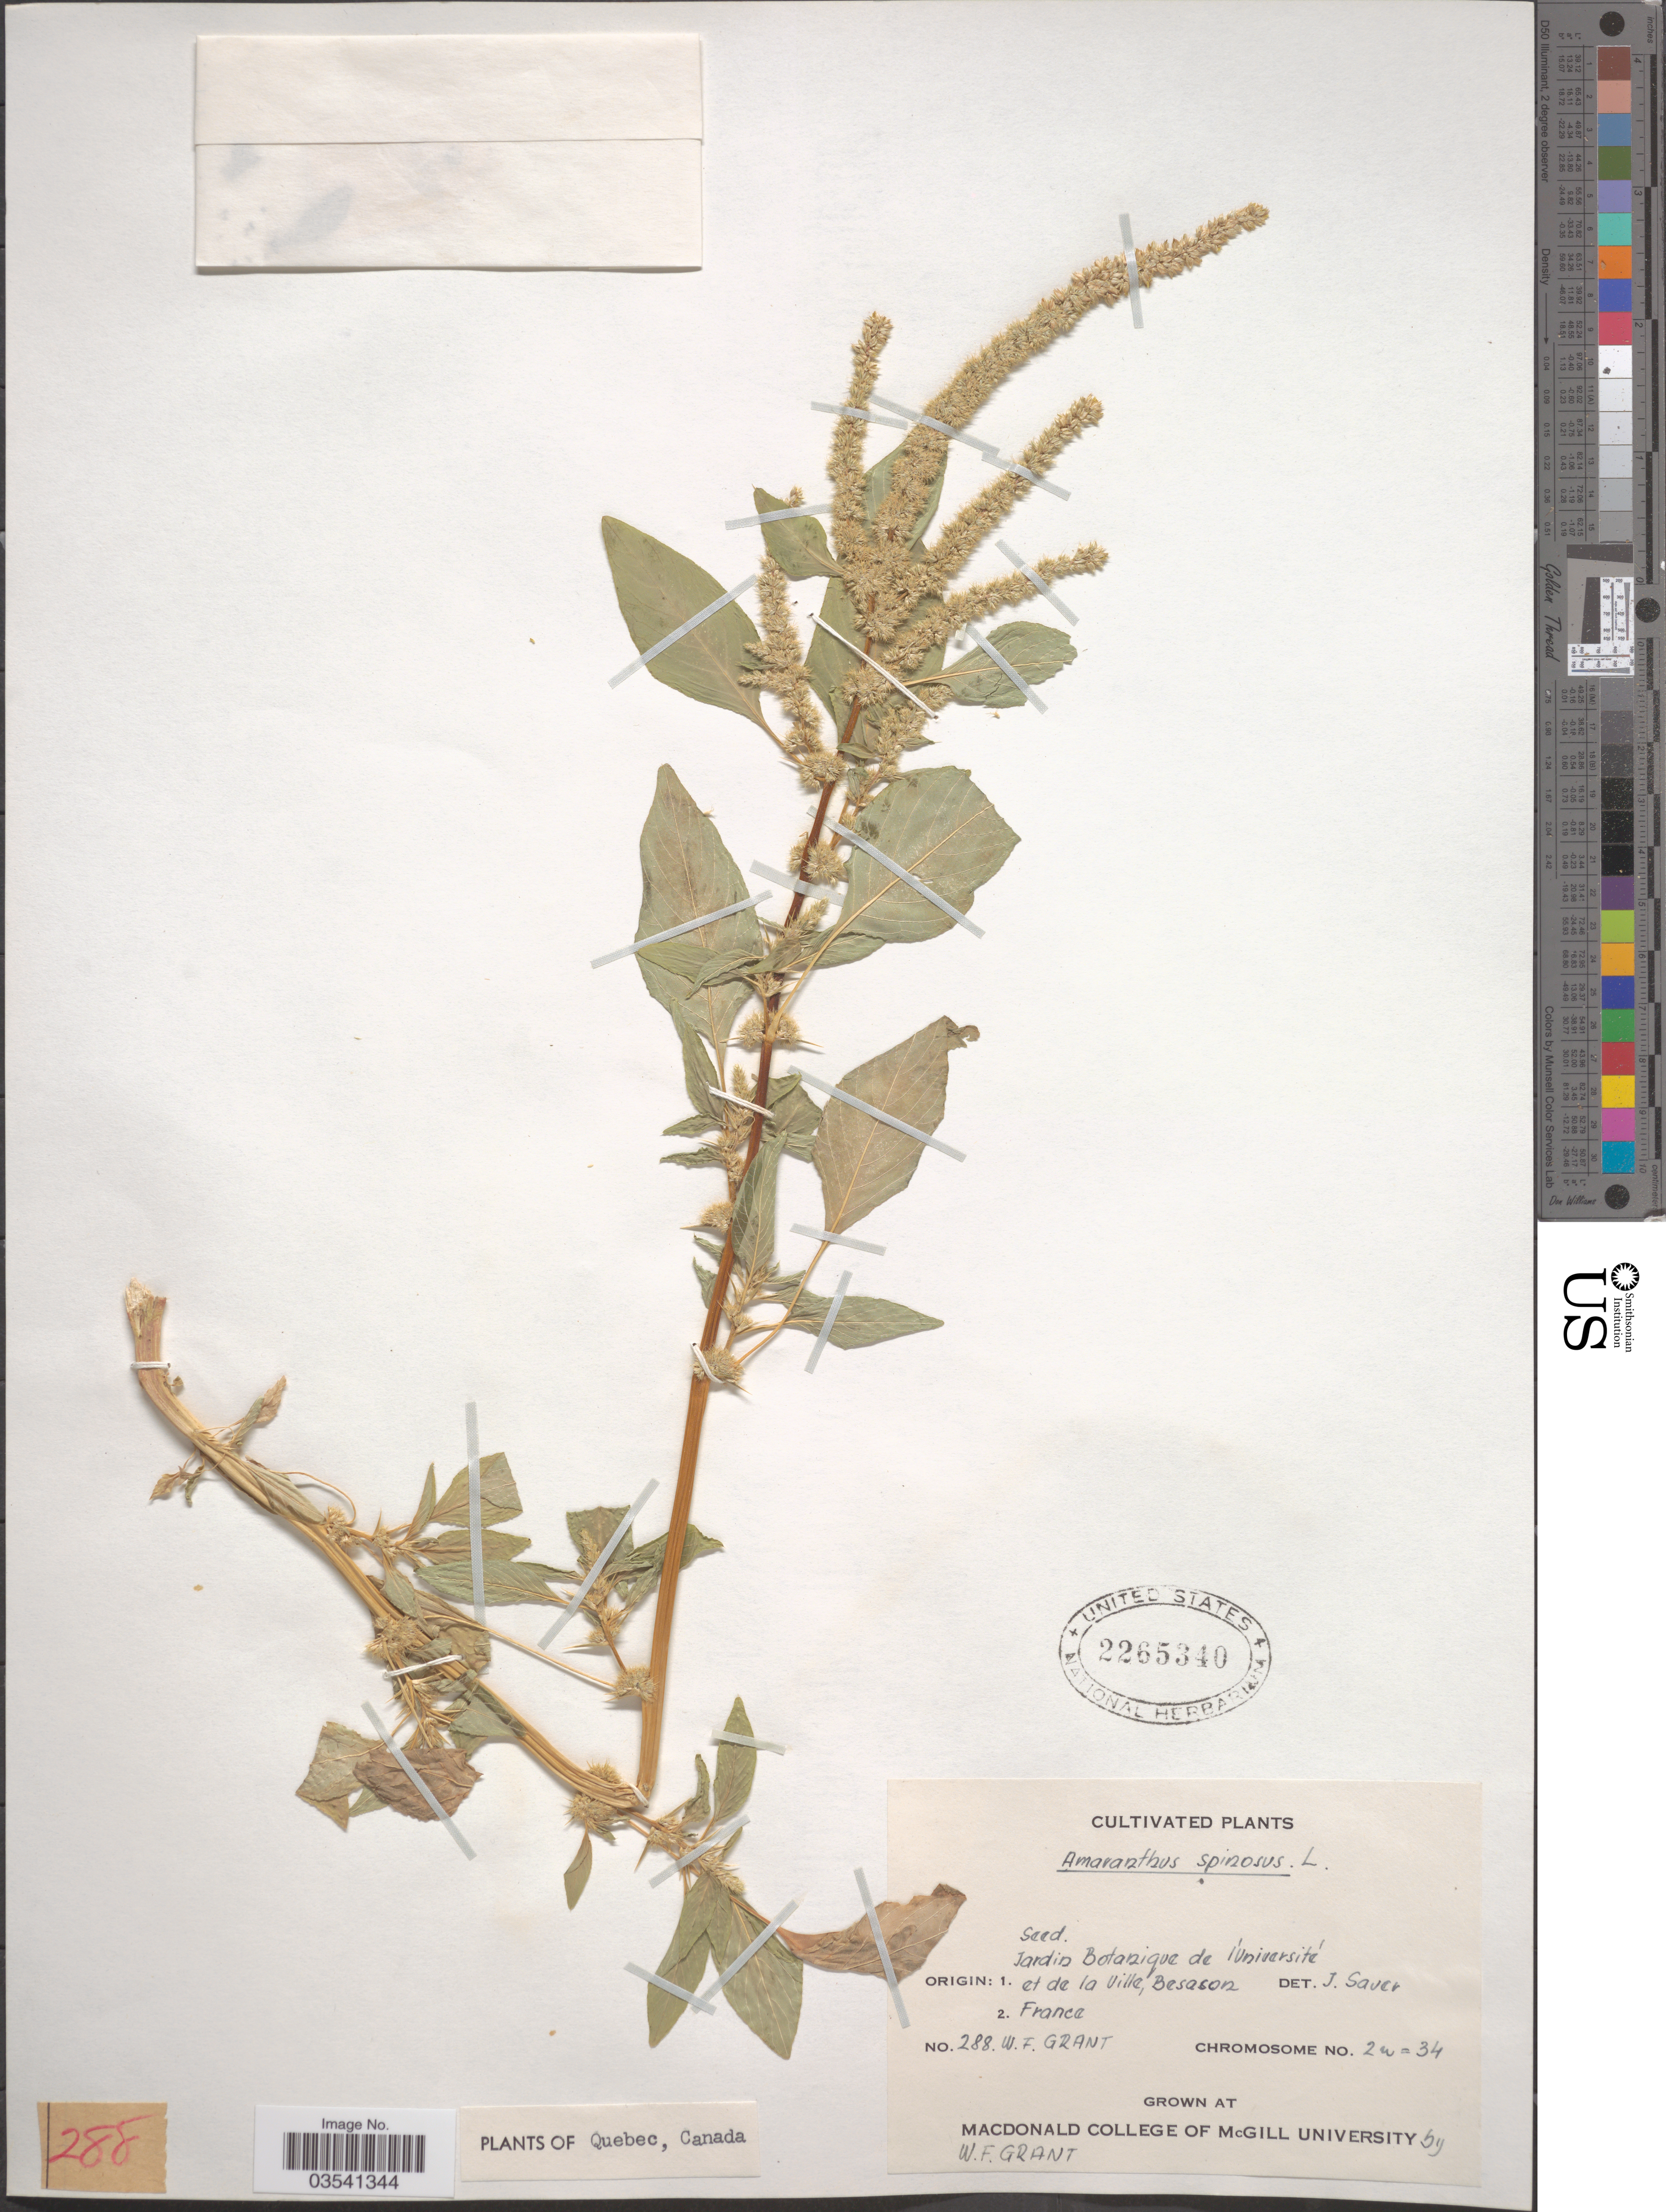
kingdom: Plantae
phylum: Tracheophyta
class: Magnoliopsida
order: Caryophyllales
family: Amaranthaceae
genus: Amaranthus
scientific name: Amaranthus spinosus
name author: L.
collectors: W. Grant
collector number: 288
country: Canada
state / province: Quebec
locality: Grown at MacDonald College of McGill University.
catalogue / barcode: US 2265340